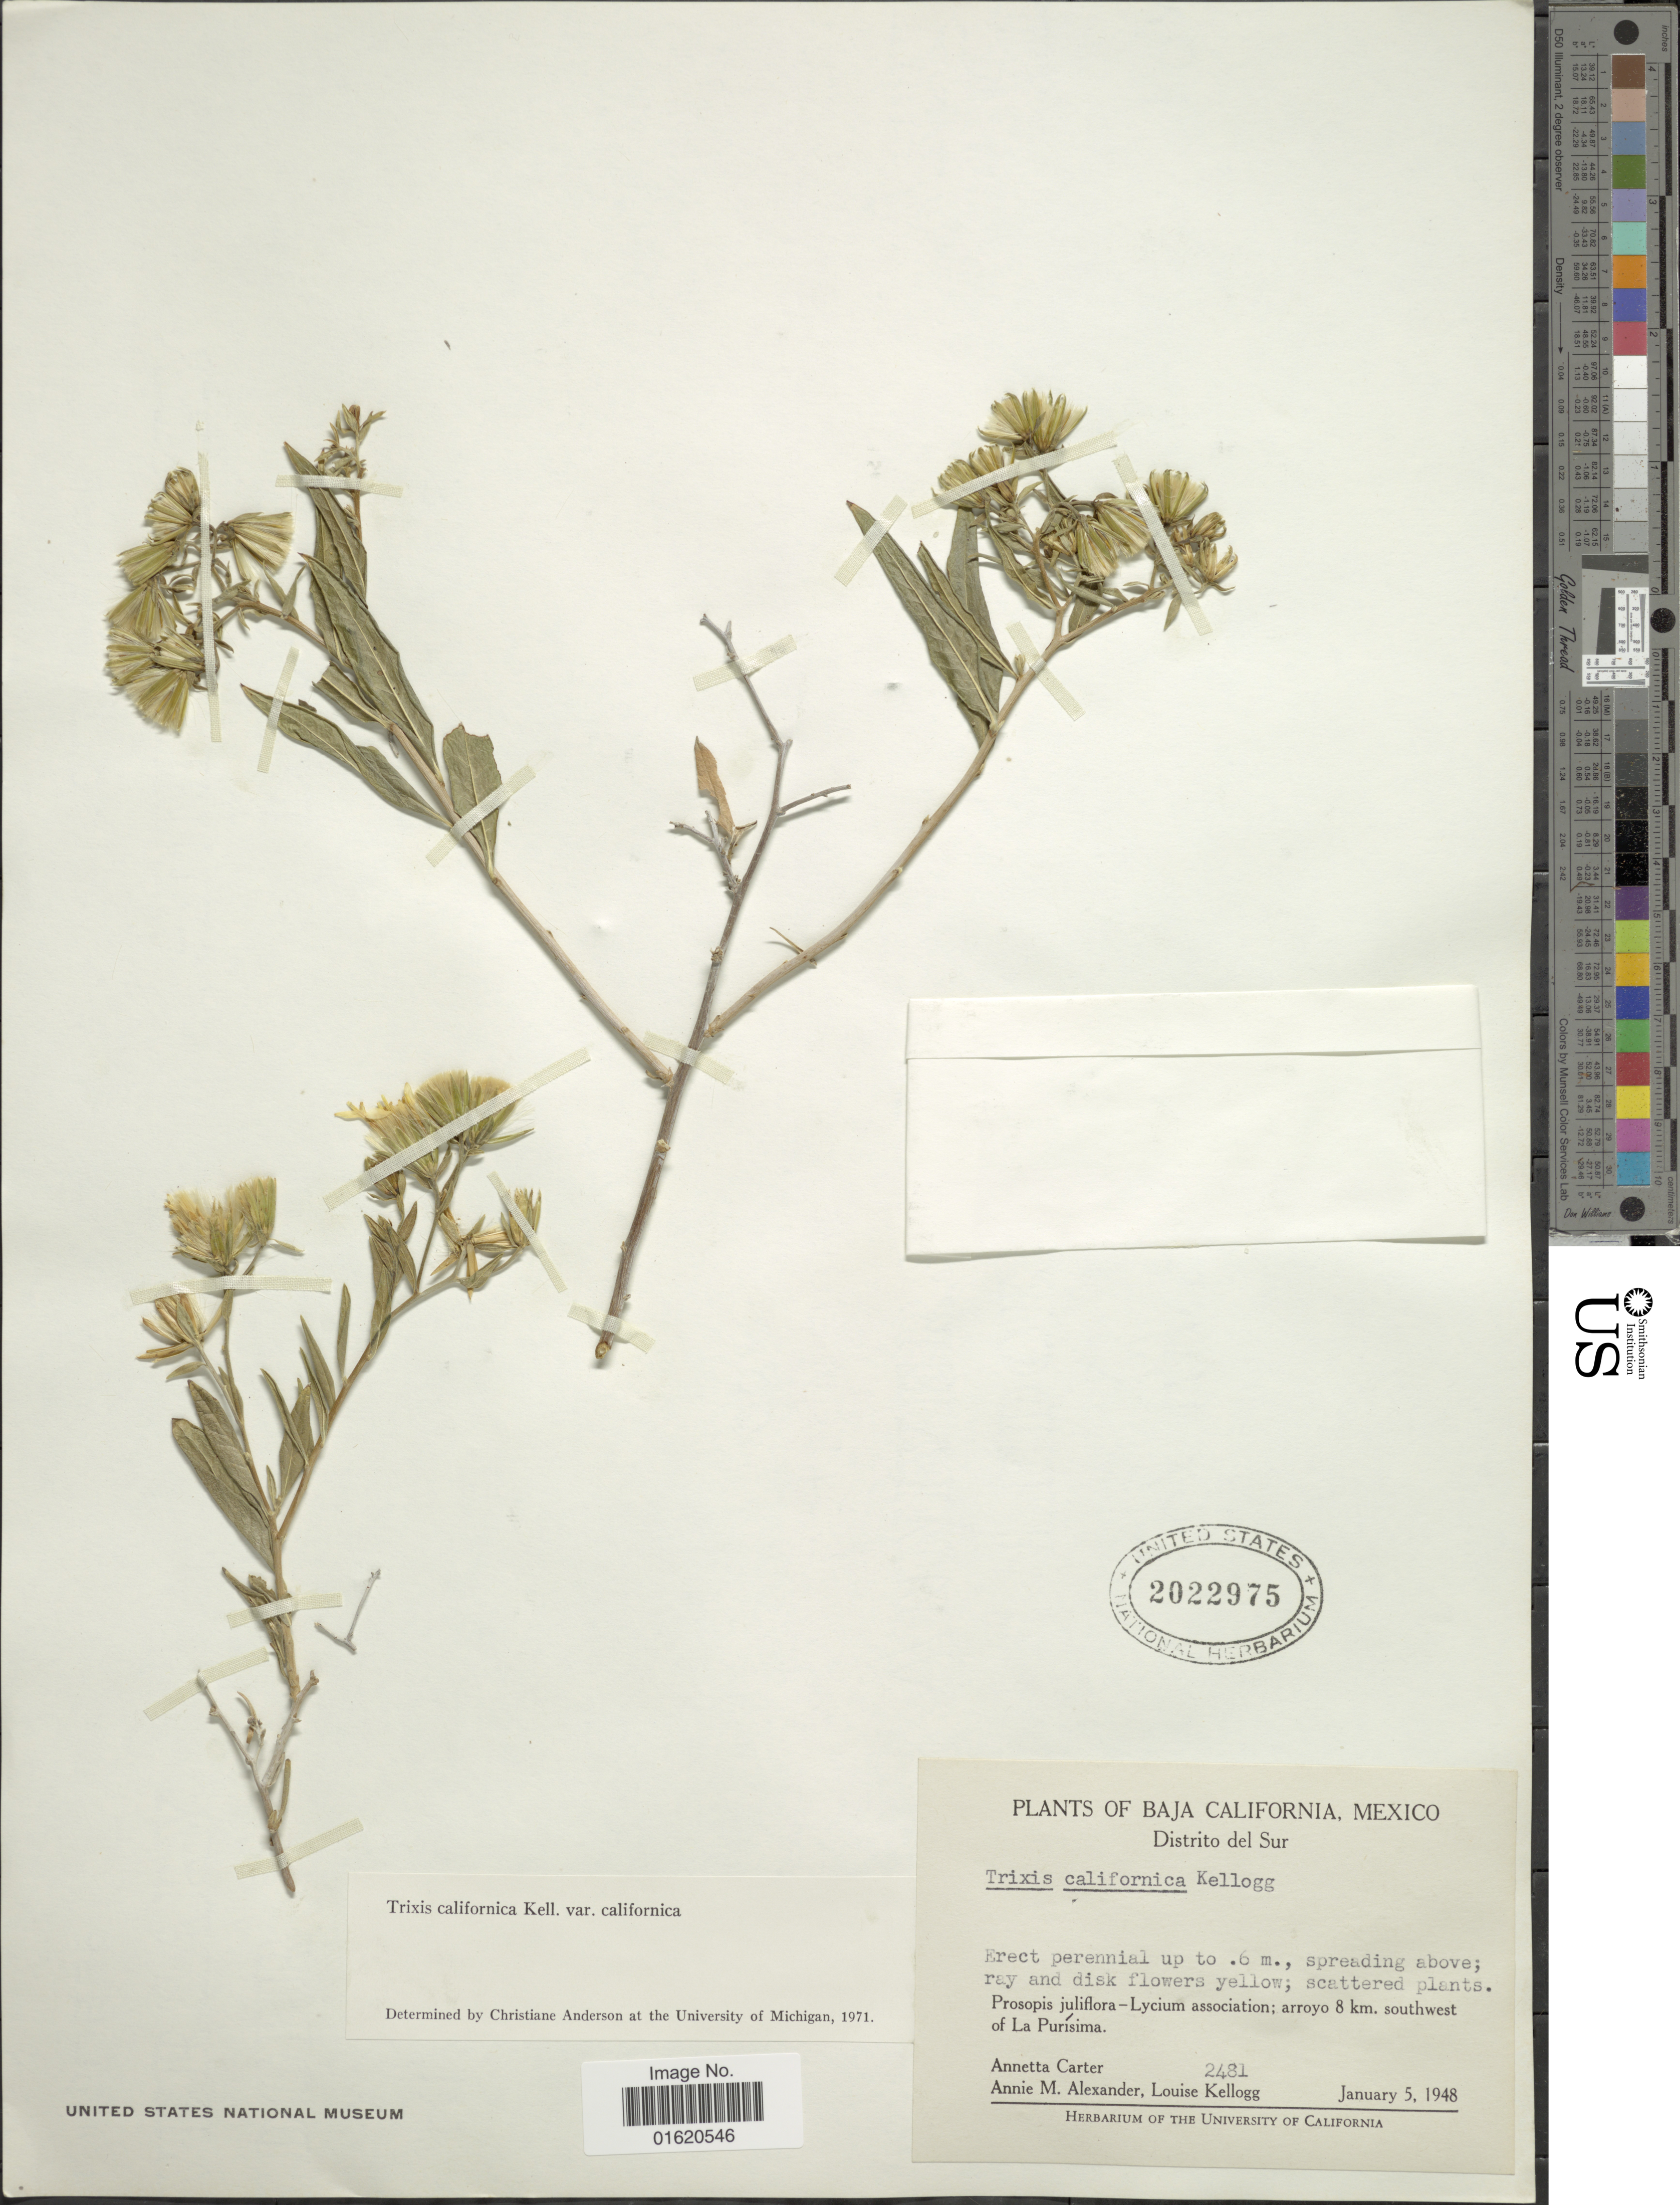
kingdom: Plantae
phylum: Tracheophyta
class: Magnoliopsida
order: Asterales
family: Asteraceae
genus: Trixis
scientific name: Trixis californica var. californica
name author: Kellogg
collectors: A. Carter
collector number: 2481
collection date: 1948-01-05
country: Mexico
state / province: Baja California Sur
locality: Distrito del Sur, prosopis juliflora- Lycium association; arroyo 8 km. southwest of La Purísima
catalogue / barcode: US 2022975